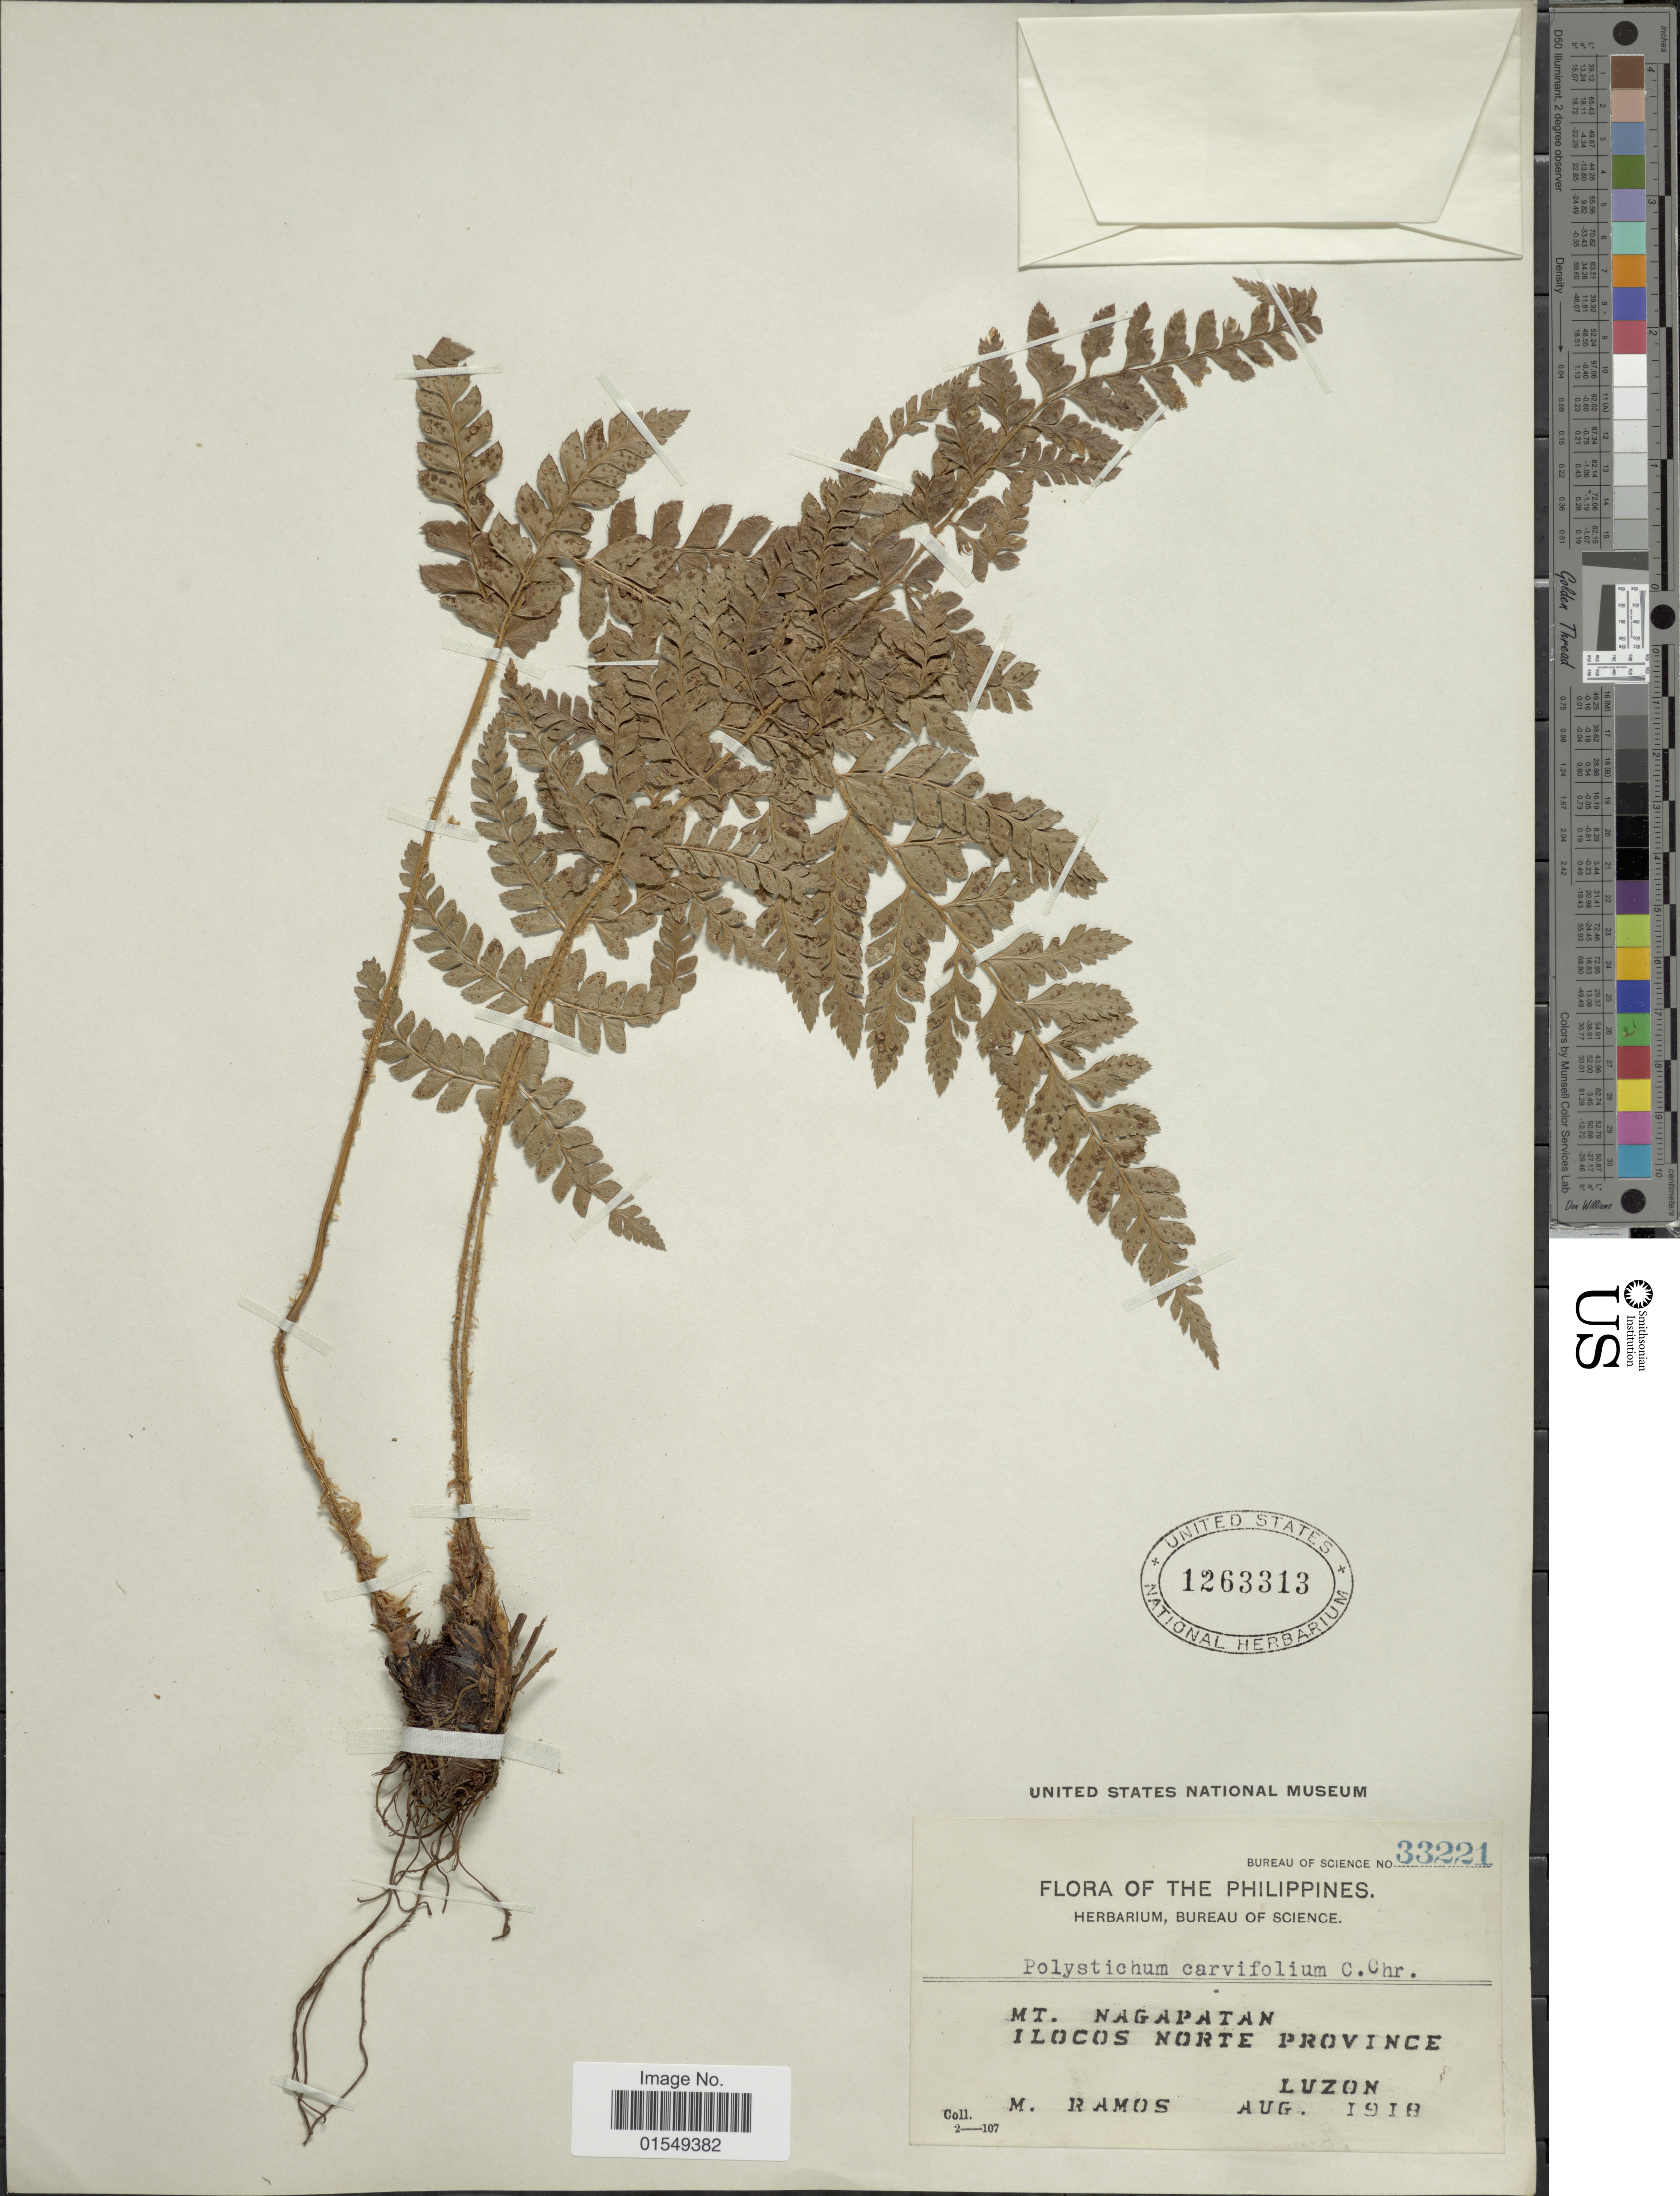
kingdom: Plantae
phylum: Tracheophyta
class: Polypodiopsida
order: Polypodiales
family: Dryopteridaceae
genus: Arachniodes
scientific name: Arachniodes carvifolia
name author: (Kunze) Ching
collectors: M. Ramos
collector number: Bureau of Science 33221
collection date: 1918-08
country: Philippines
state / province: Ilocos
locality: Mt. Nagapatan, Ilocos Norte Province, Luzon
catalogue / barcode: US 1263313